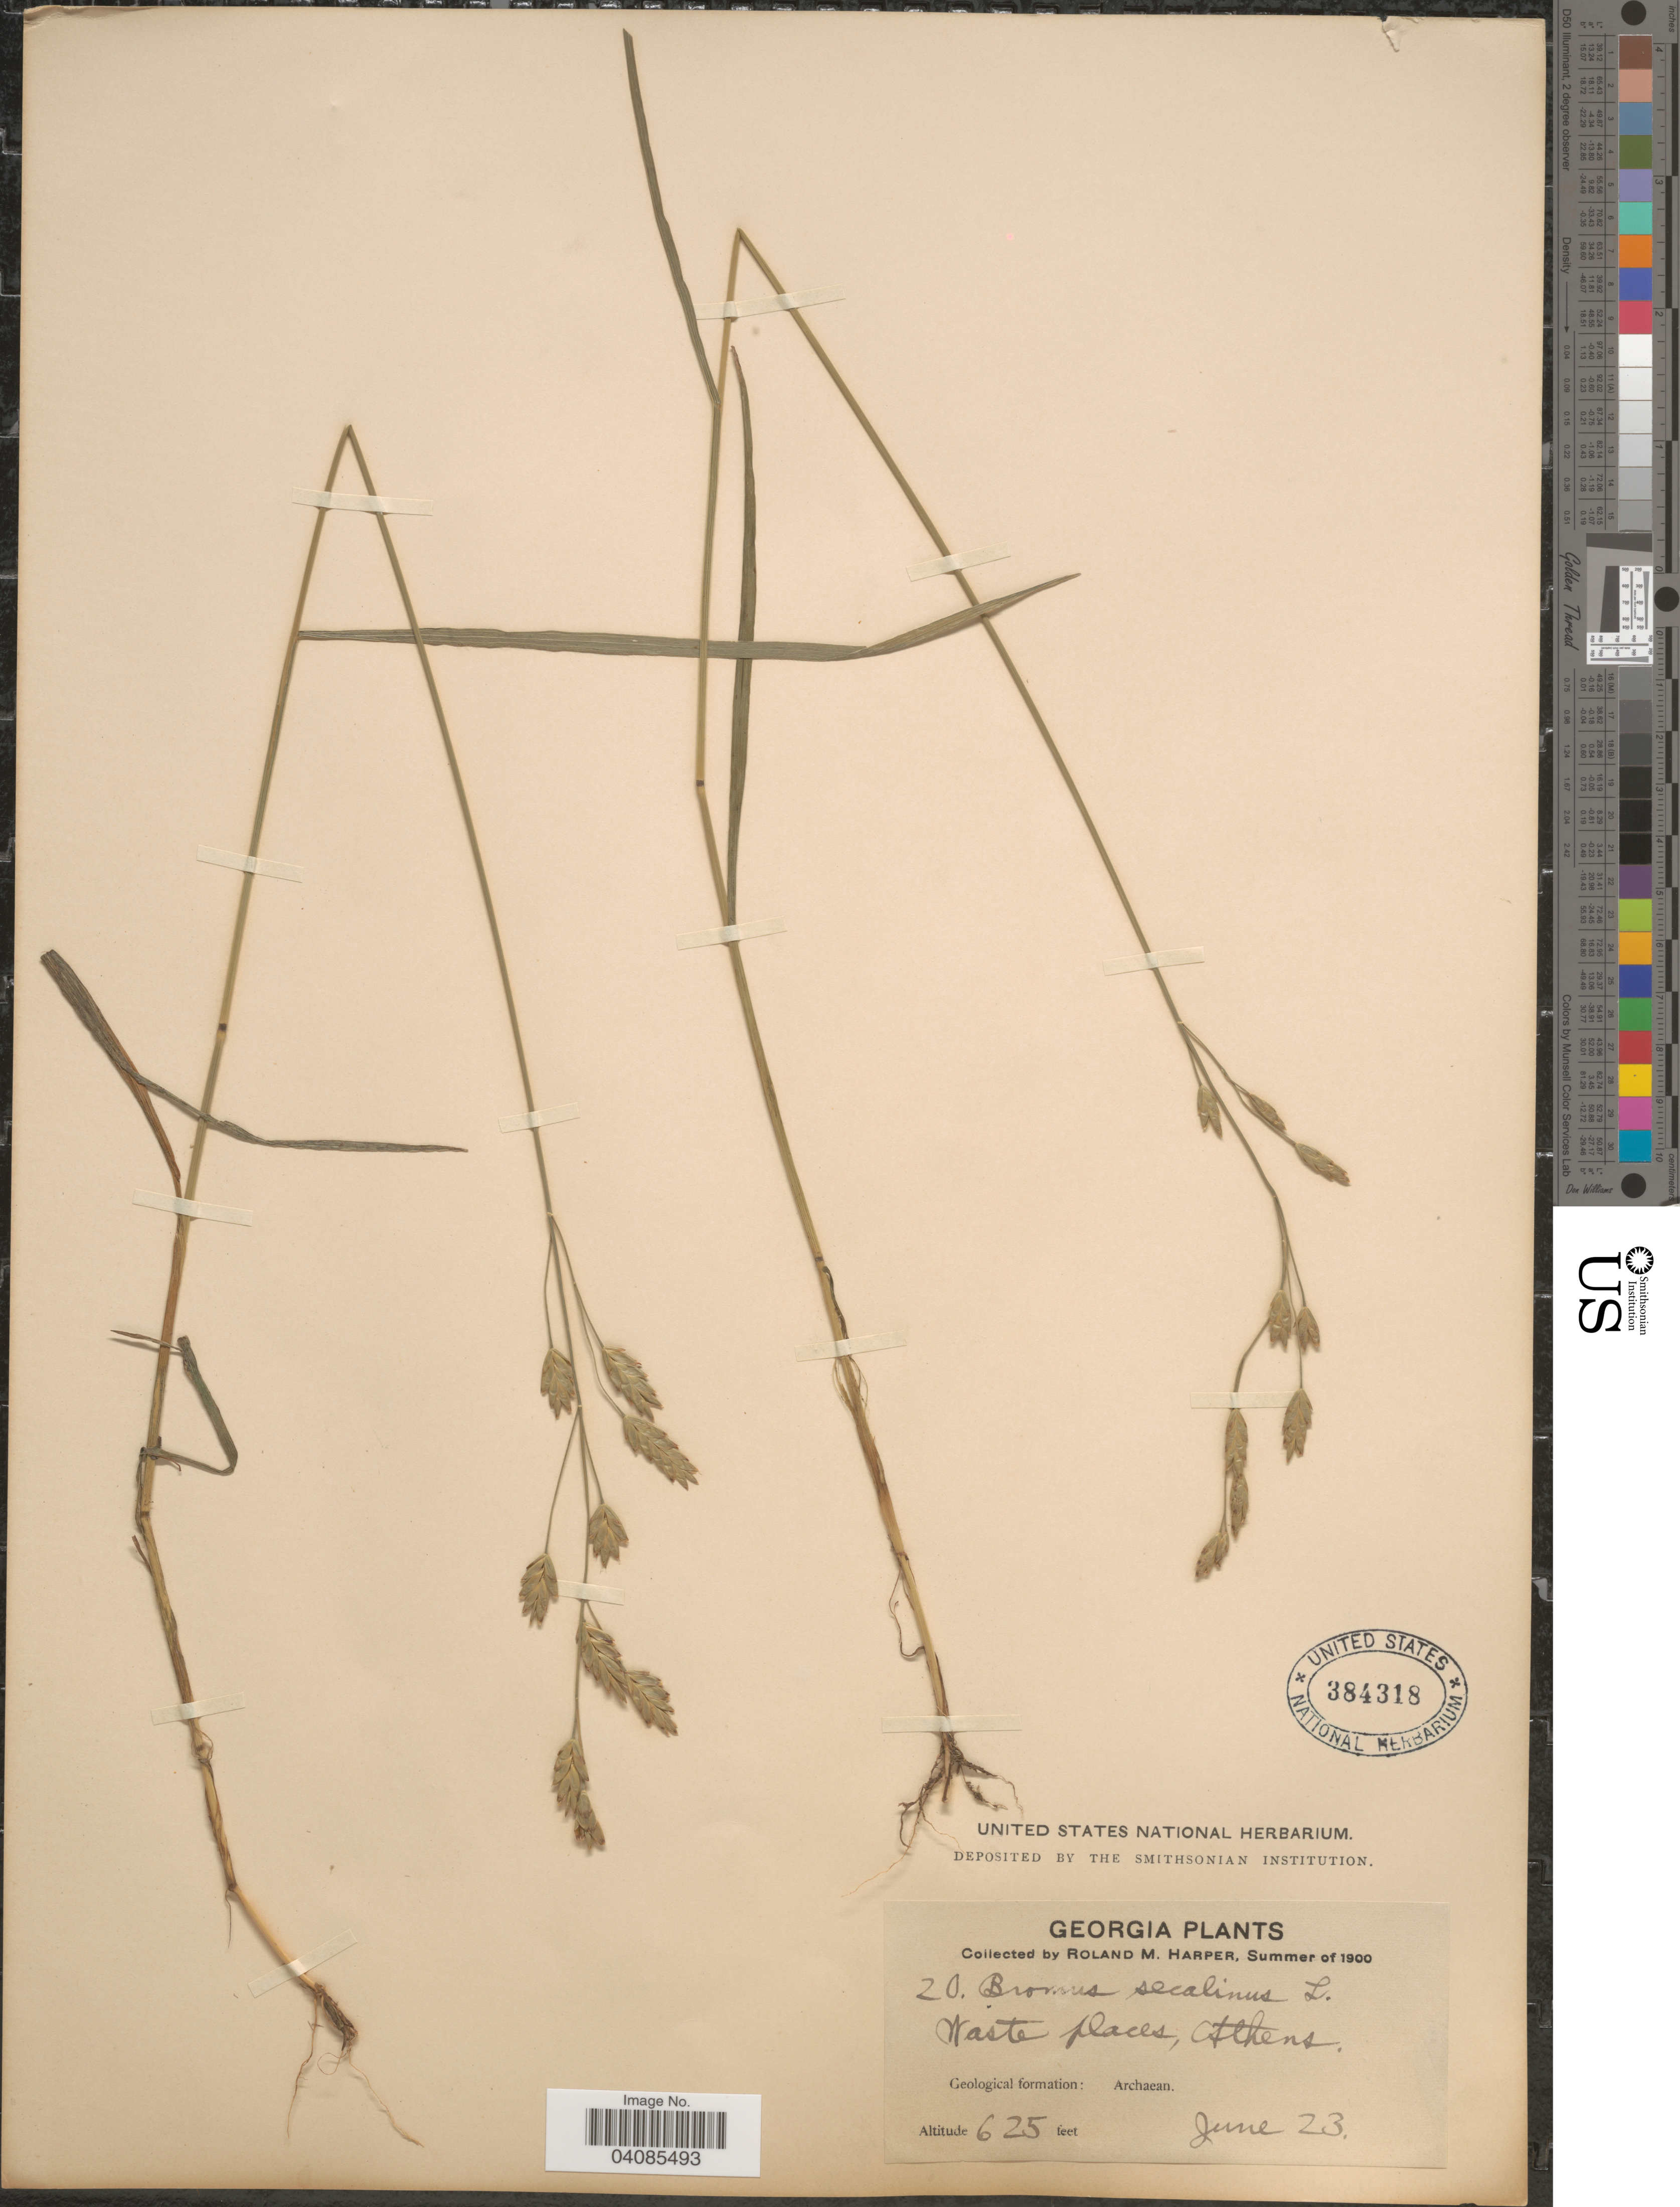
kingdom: Plantae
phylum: Tracheophyta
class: Liliopsida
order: Poales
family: Poaceae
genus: Bromus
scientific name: Bromus secalinus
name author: L.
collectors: R. M. Harper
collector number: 20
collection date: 1900-06-23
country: United States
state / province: Georgia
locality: Waste places, Athens.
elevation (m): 190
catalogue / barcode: US 384318